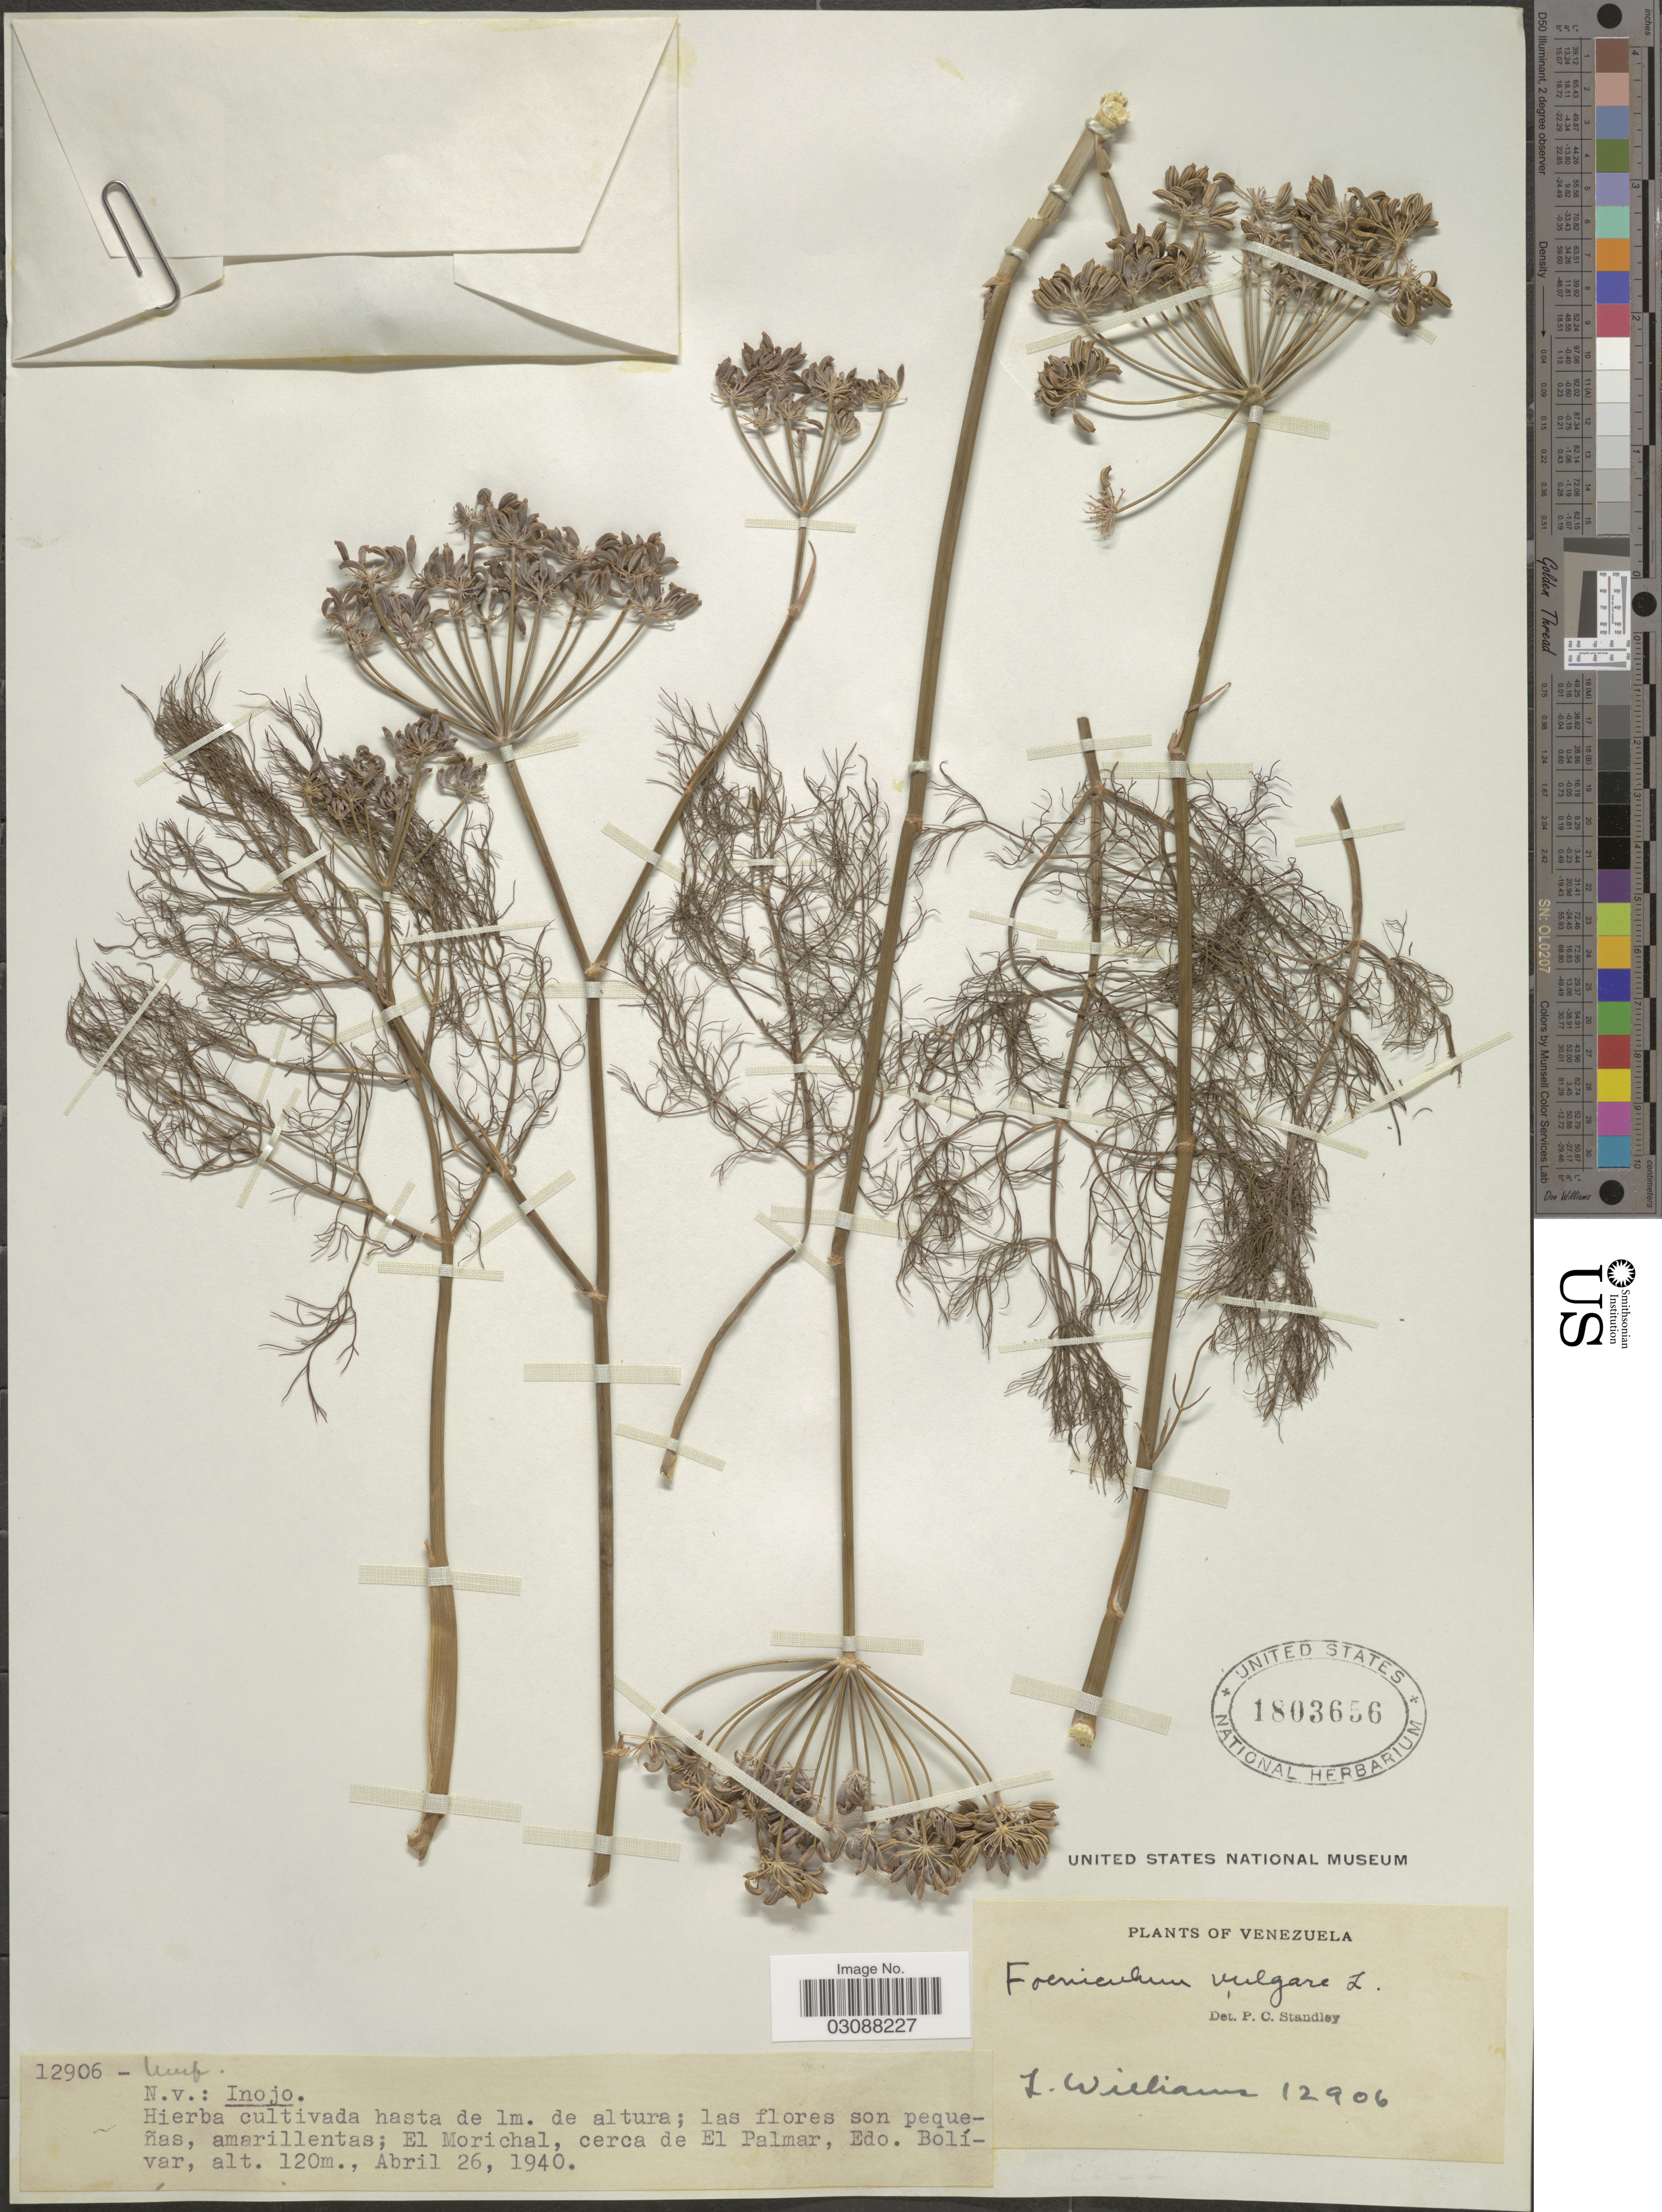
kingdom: Plantae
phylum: Tracheophyta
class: Magnoliopsida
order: Apiales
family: Apiaceae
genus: Foeniculum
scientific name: Foeniculum vulgare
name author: Mill.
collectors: L. Williams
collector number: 12906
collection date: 1940-04-26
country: Venezuela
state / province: Bolivar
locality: El Morichal, cerca de El Palmar.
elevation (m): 120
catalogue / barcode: US 1803656